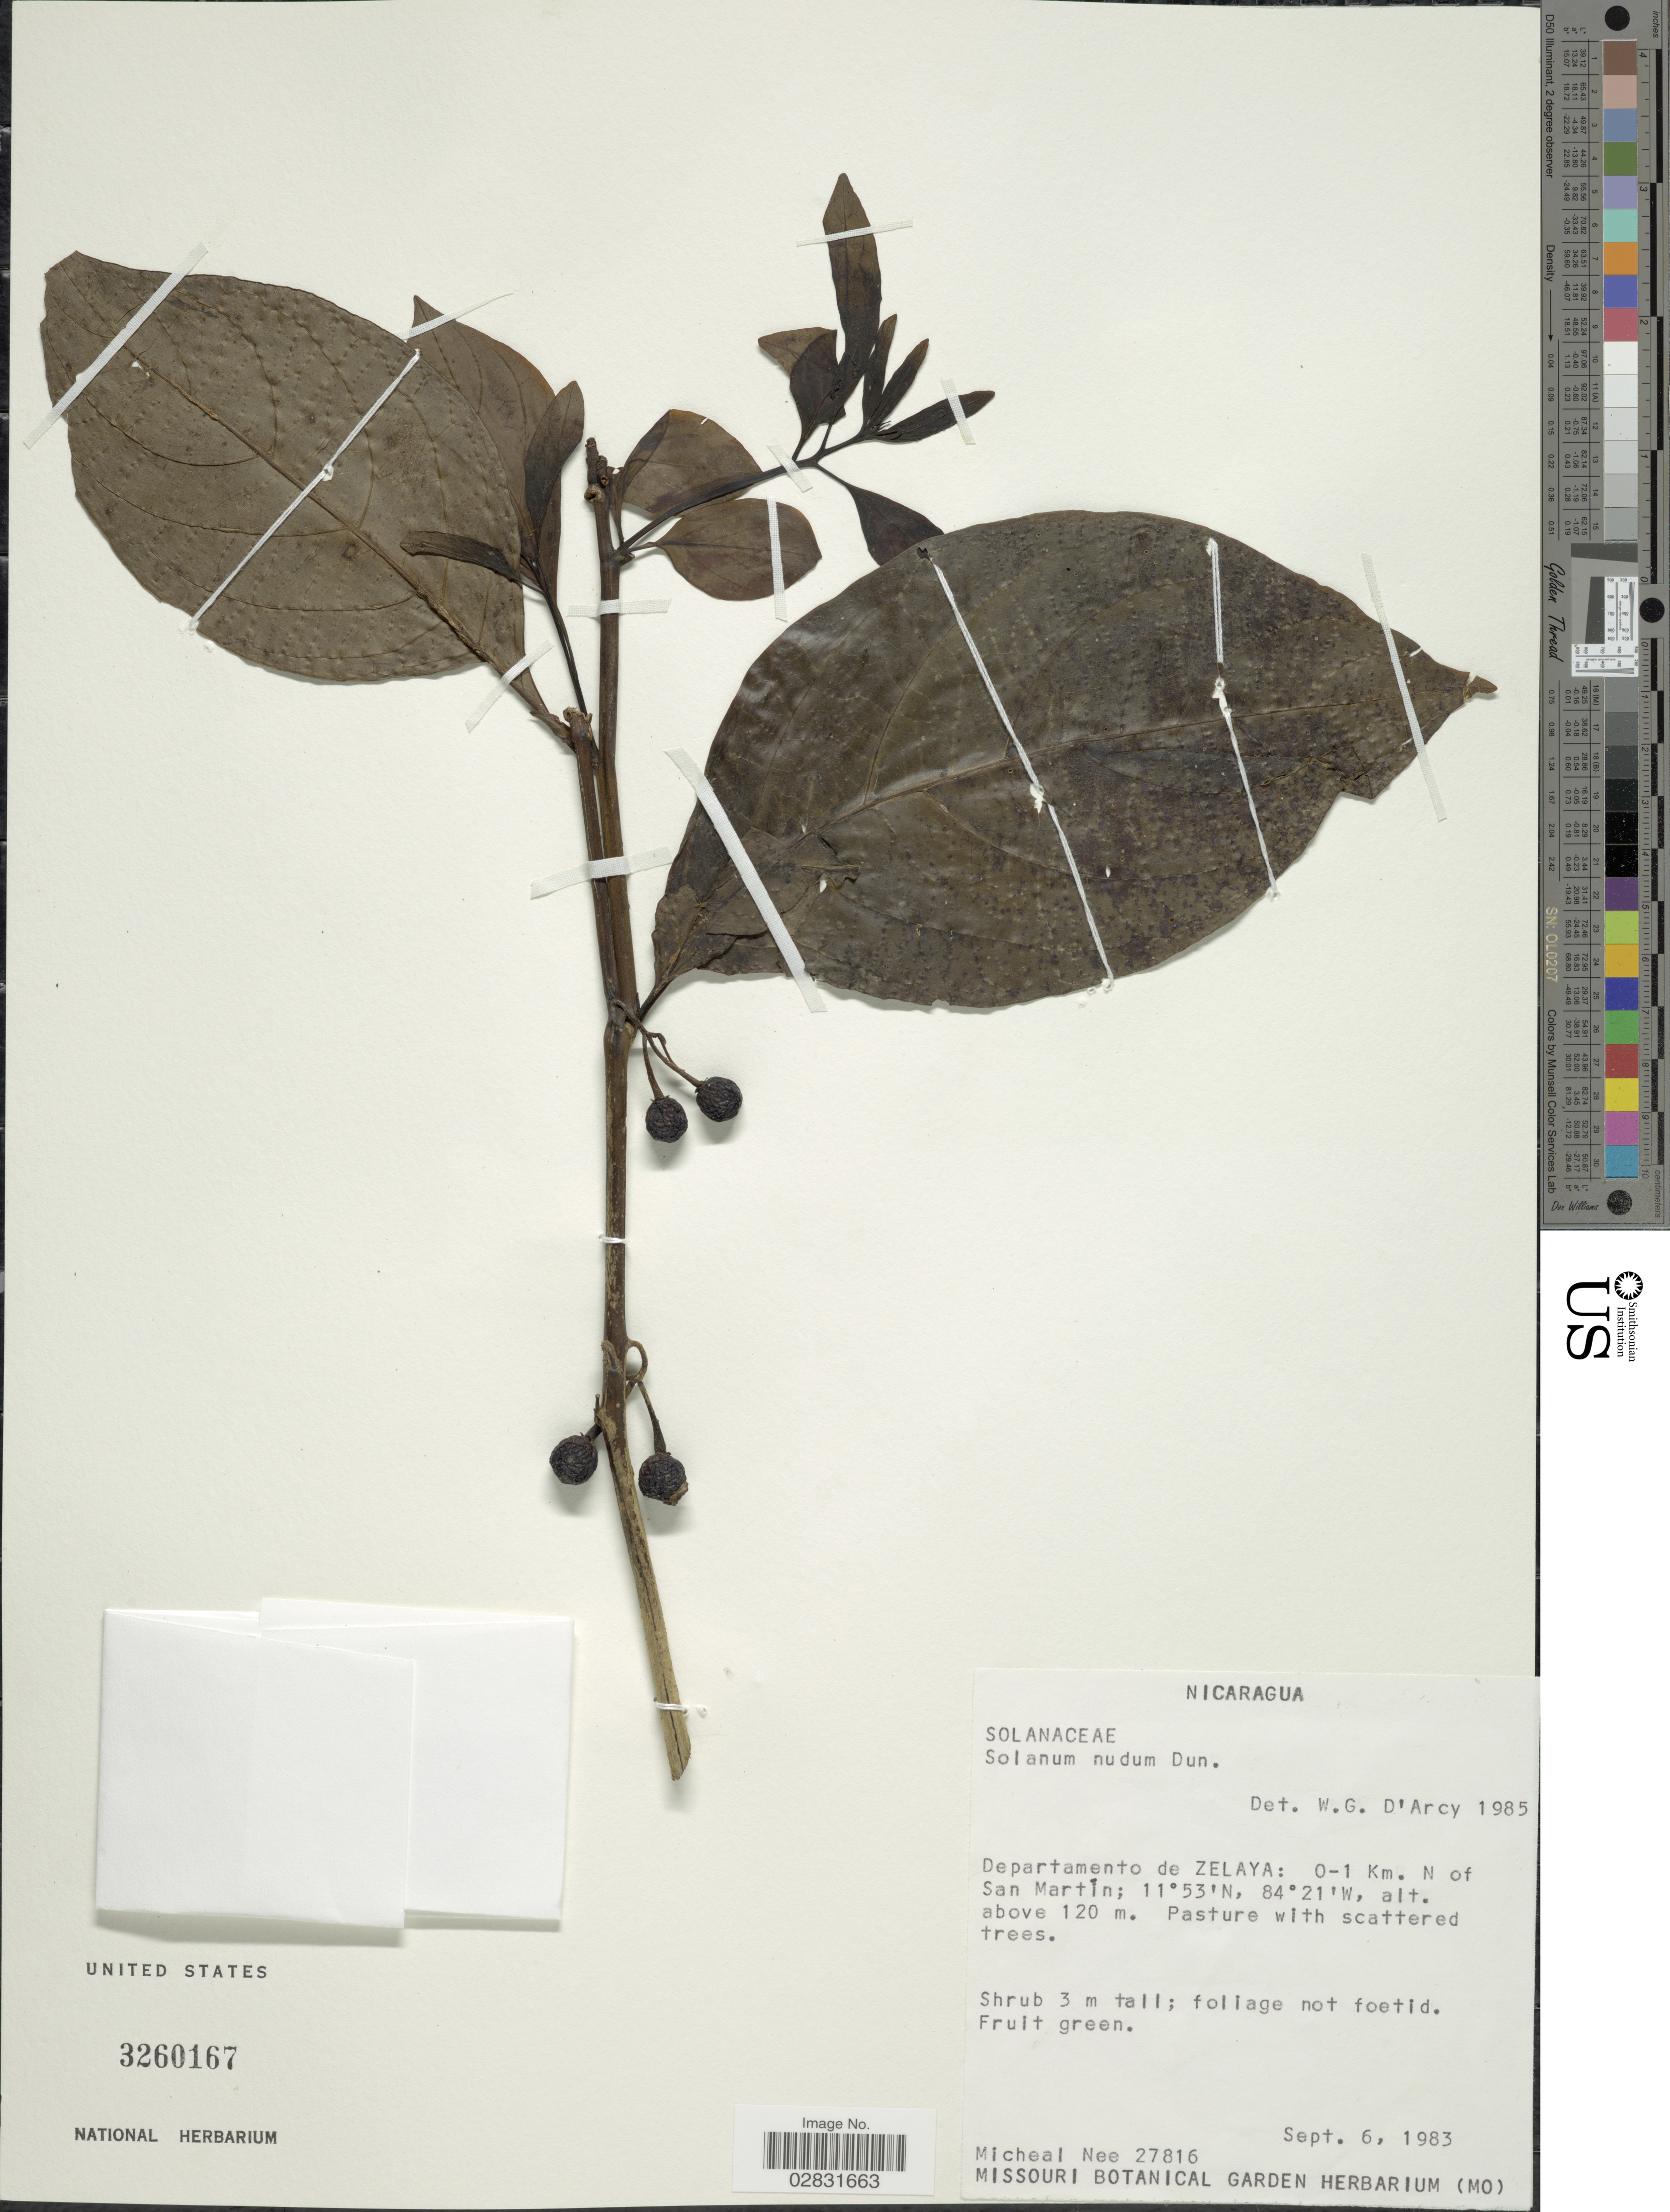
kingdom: Plantae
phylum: Tracheophyta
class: Magnoliopsida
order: Solanales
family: Solanaceae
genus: Solanum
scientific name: Solanum nudum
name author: Humb. & Bonpl. ex Dunal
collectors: M. Nee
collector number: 27816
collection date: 1983-09-06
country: Nicaragua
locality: Departamento de Zelaya: 0-1 Km. N of San Martín.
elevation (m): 120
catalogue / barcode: US 3260167